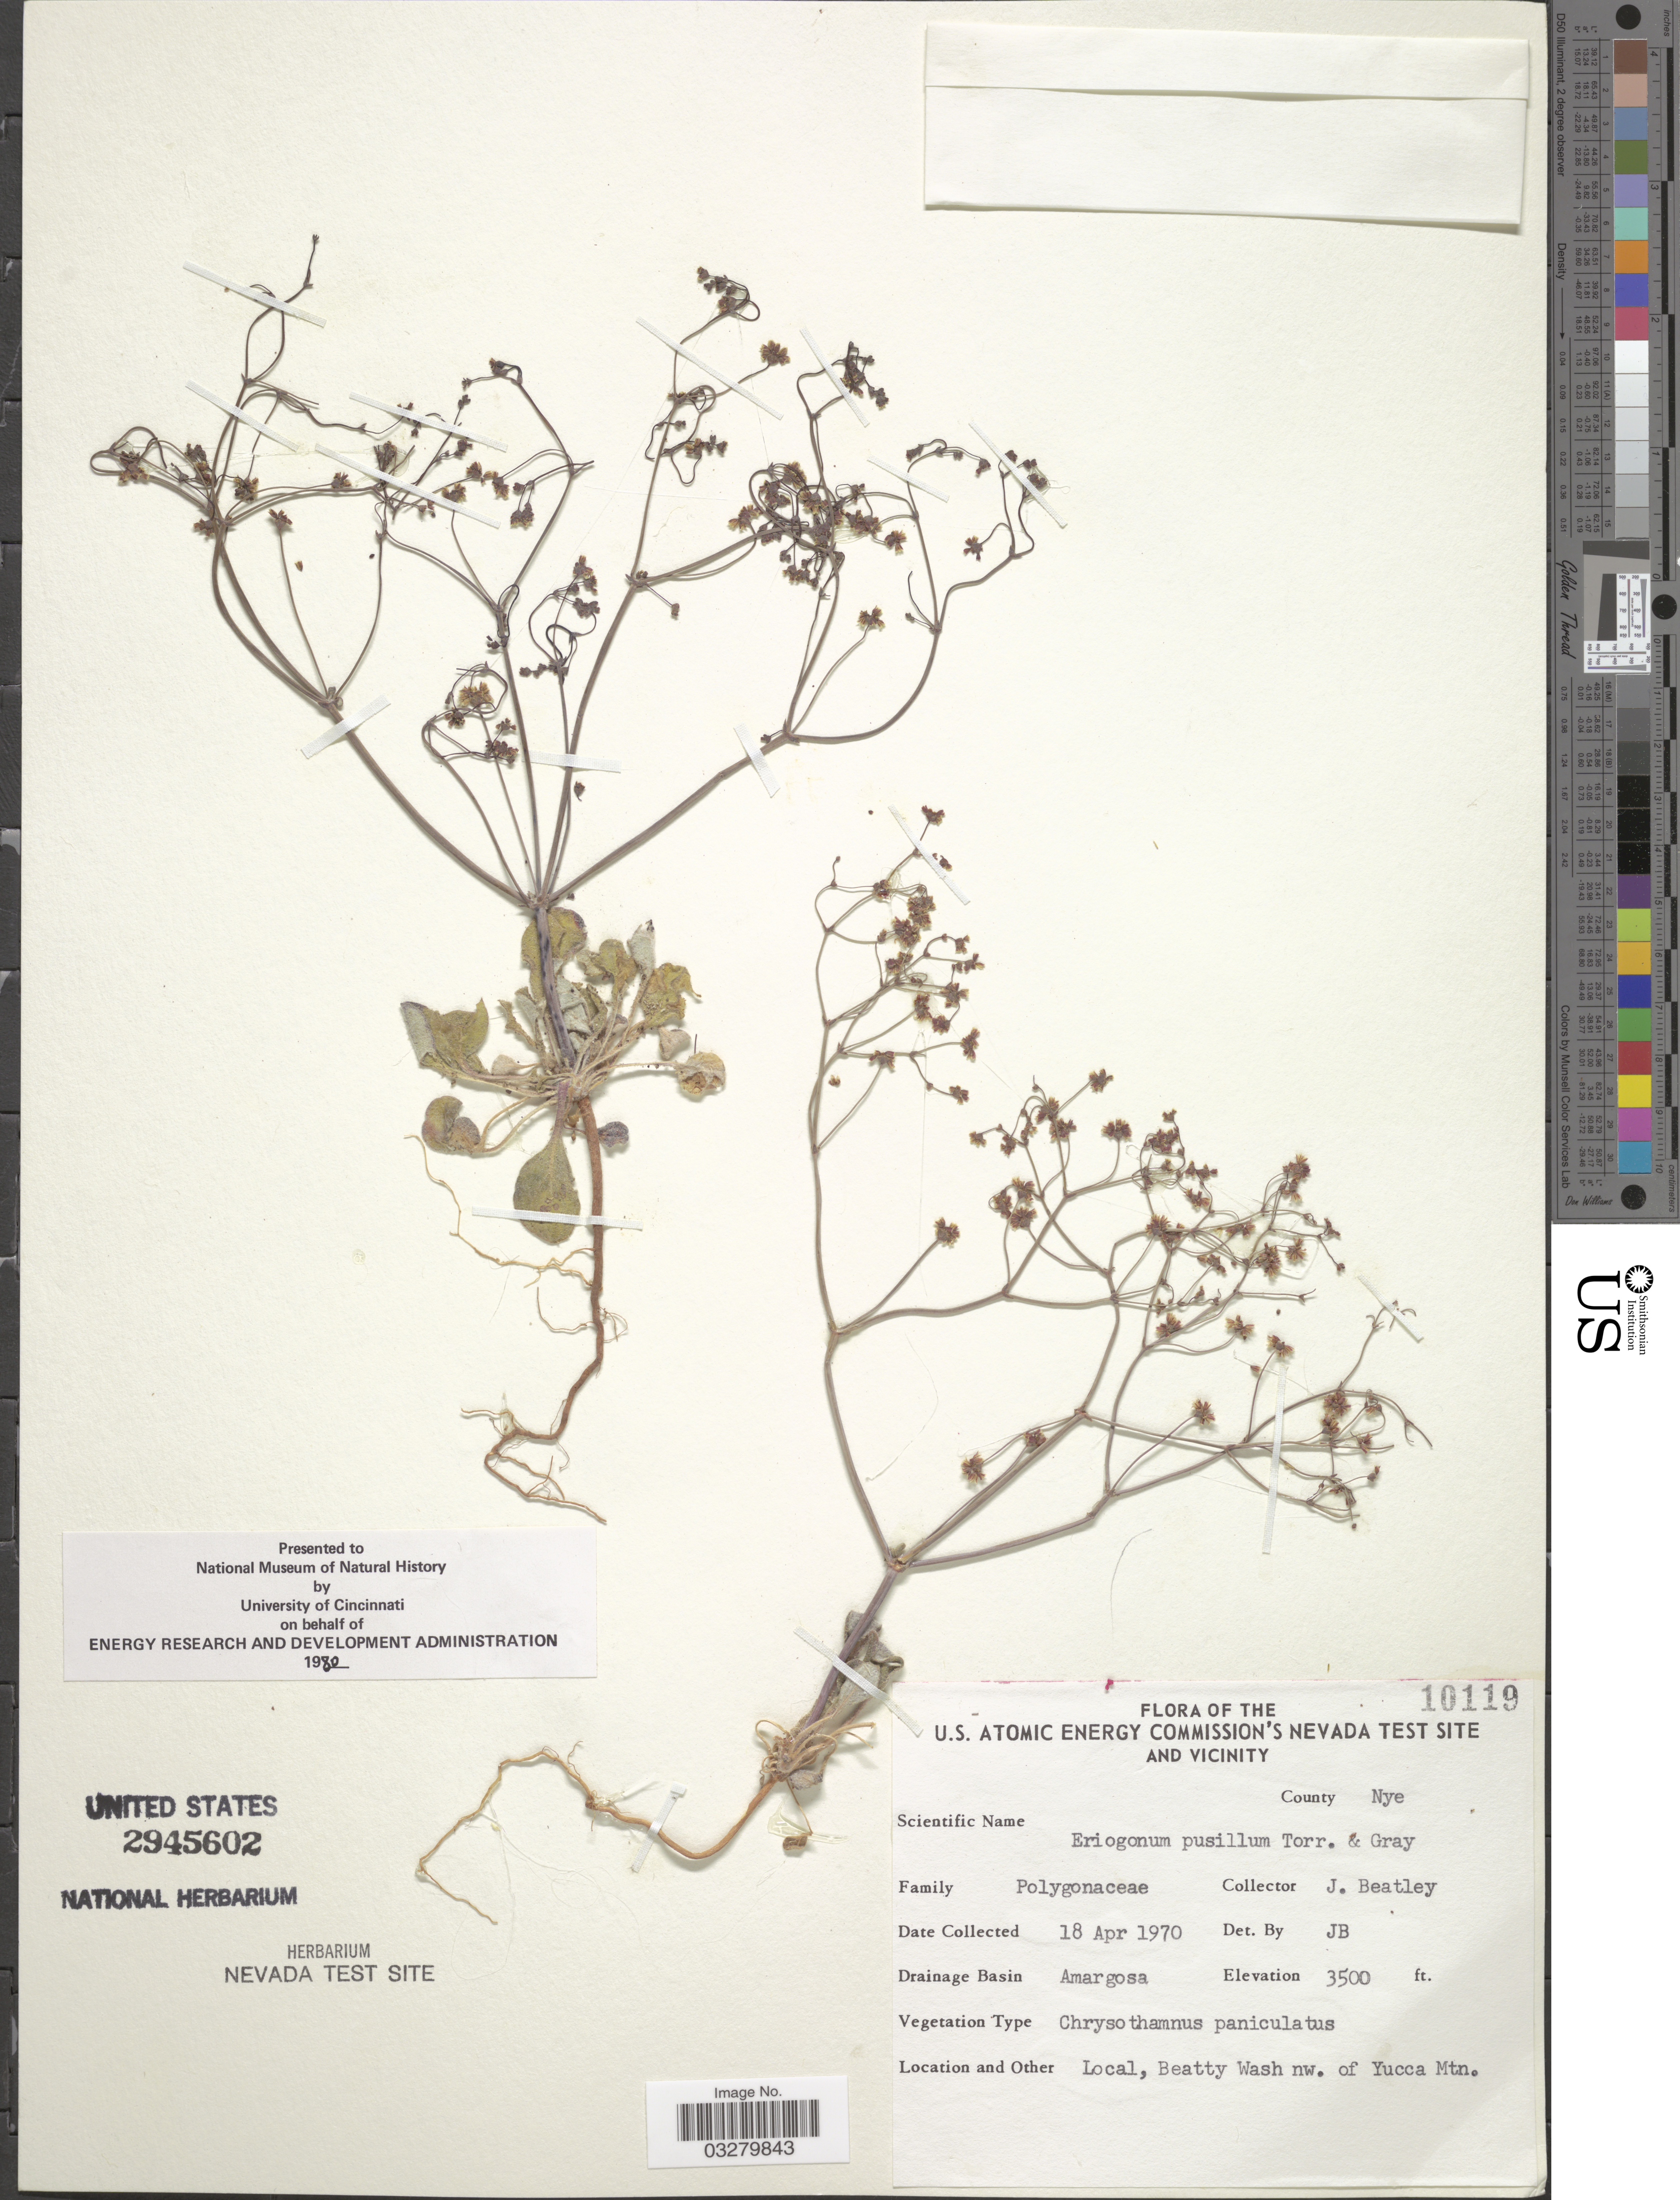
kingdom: Plantae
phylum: Tracheophyta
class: Magnoliopsida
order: Caryophyllales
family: Polygonaceae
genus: Eriogonum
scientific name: Eriogonum pusillum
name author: Torr. & A. Gray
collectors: J. C. Beatley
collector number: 10119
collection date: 1970-04-18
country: United States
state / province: Nevada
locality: U.S. Atomic Energy Commission's Nevada Test Site and Vicinity. County Nye. Drainage Basin Amargosa. Beatty Wash nw. of Yucca Mtn.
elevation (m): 1067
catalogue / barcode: US 2945602